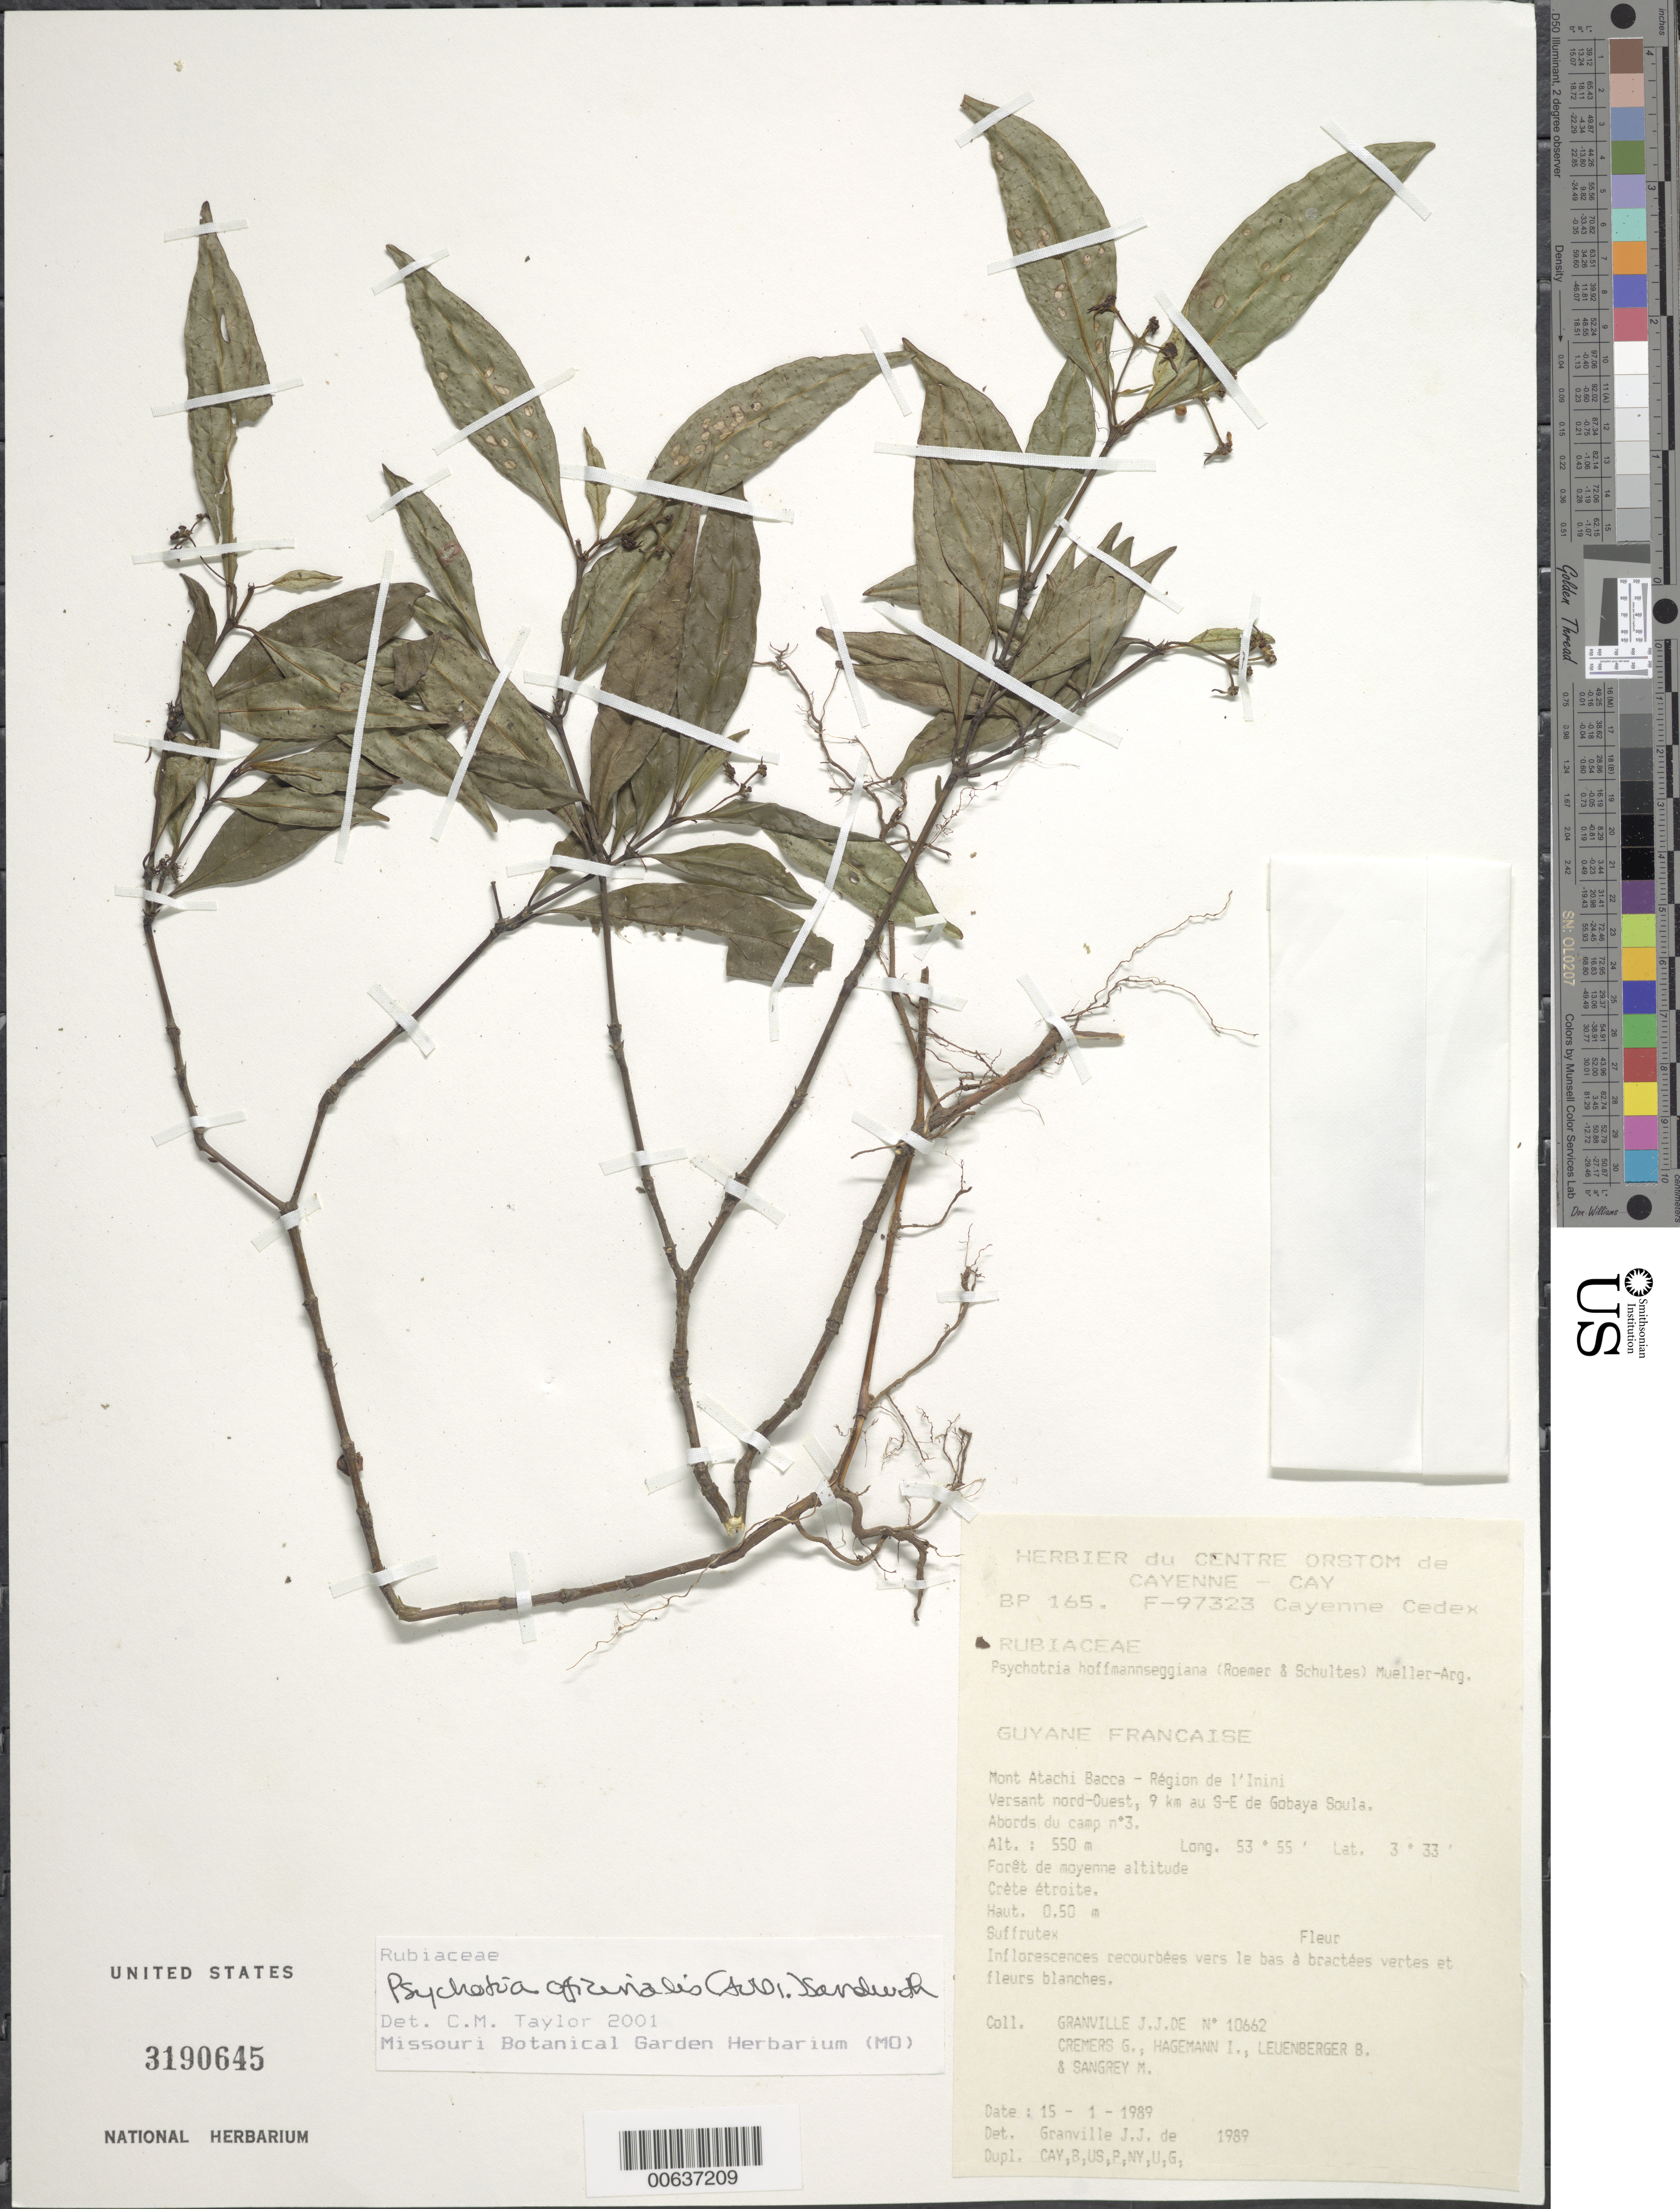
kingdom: Plantae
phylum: Tracheophyta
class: Magnoliopsida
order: Gentianales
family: Rubiaceae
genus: Palicourea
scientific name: Palicourea tenerior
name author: (Cham.) Delprete & J.H. Kirkbr.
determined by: Kirkbride, J. H., Jr.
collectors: J.-J. de Granville, G. Cremers, J. Hagemann, B. E. Leuenberger & M. S. Sangrey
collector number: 10662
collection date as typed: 15-Jan-89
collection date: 1989-01-15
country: French Guiana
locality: Mont Atachi Bacca, région de l'Inini, 9 km SE Gobaya Soula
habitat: Forêt de moyenne altitude, crète étroite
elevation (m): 550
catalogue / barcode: US 3190645